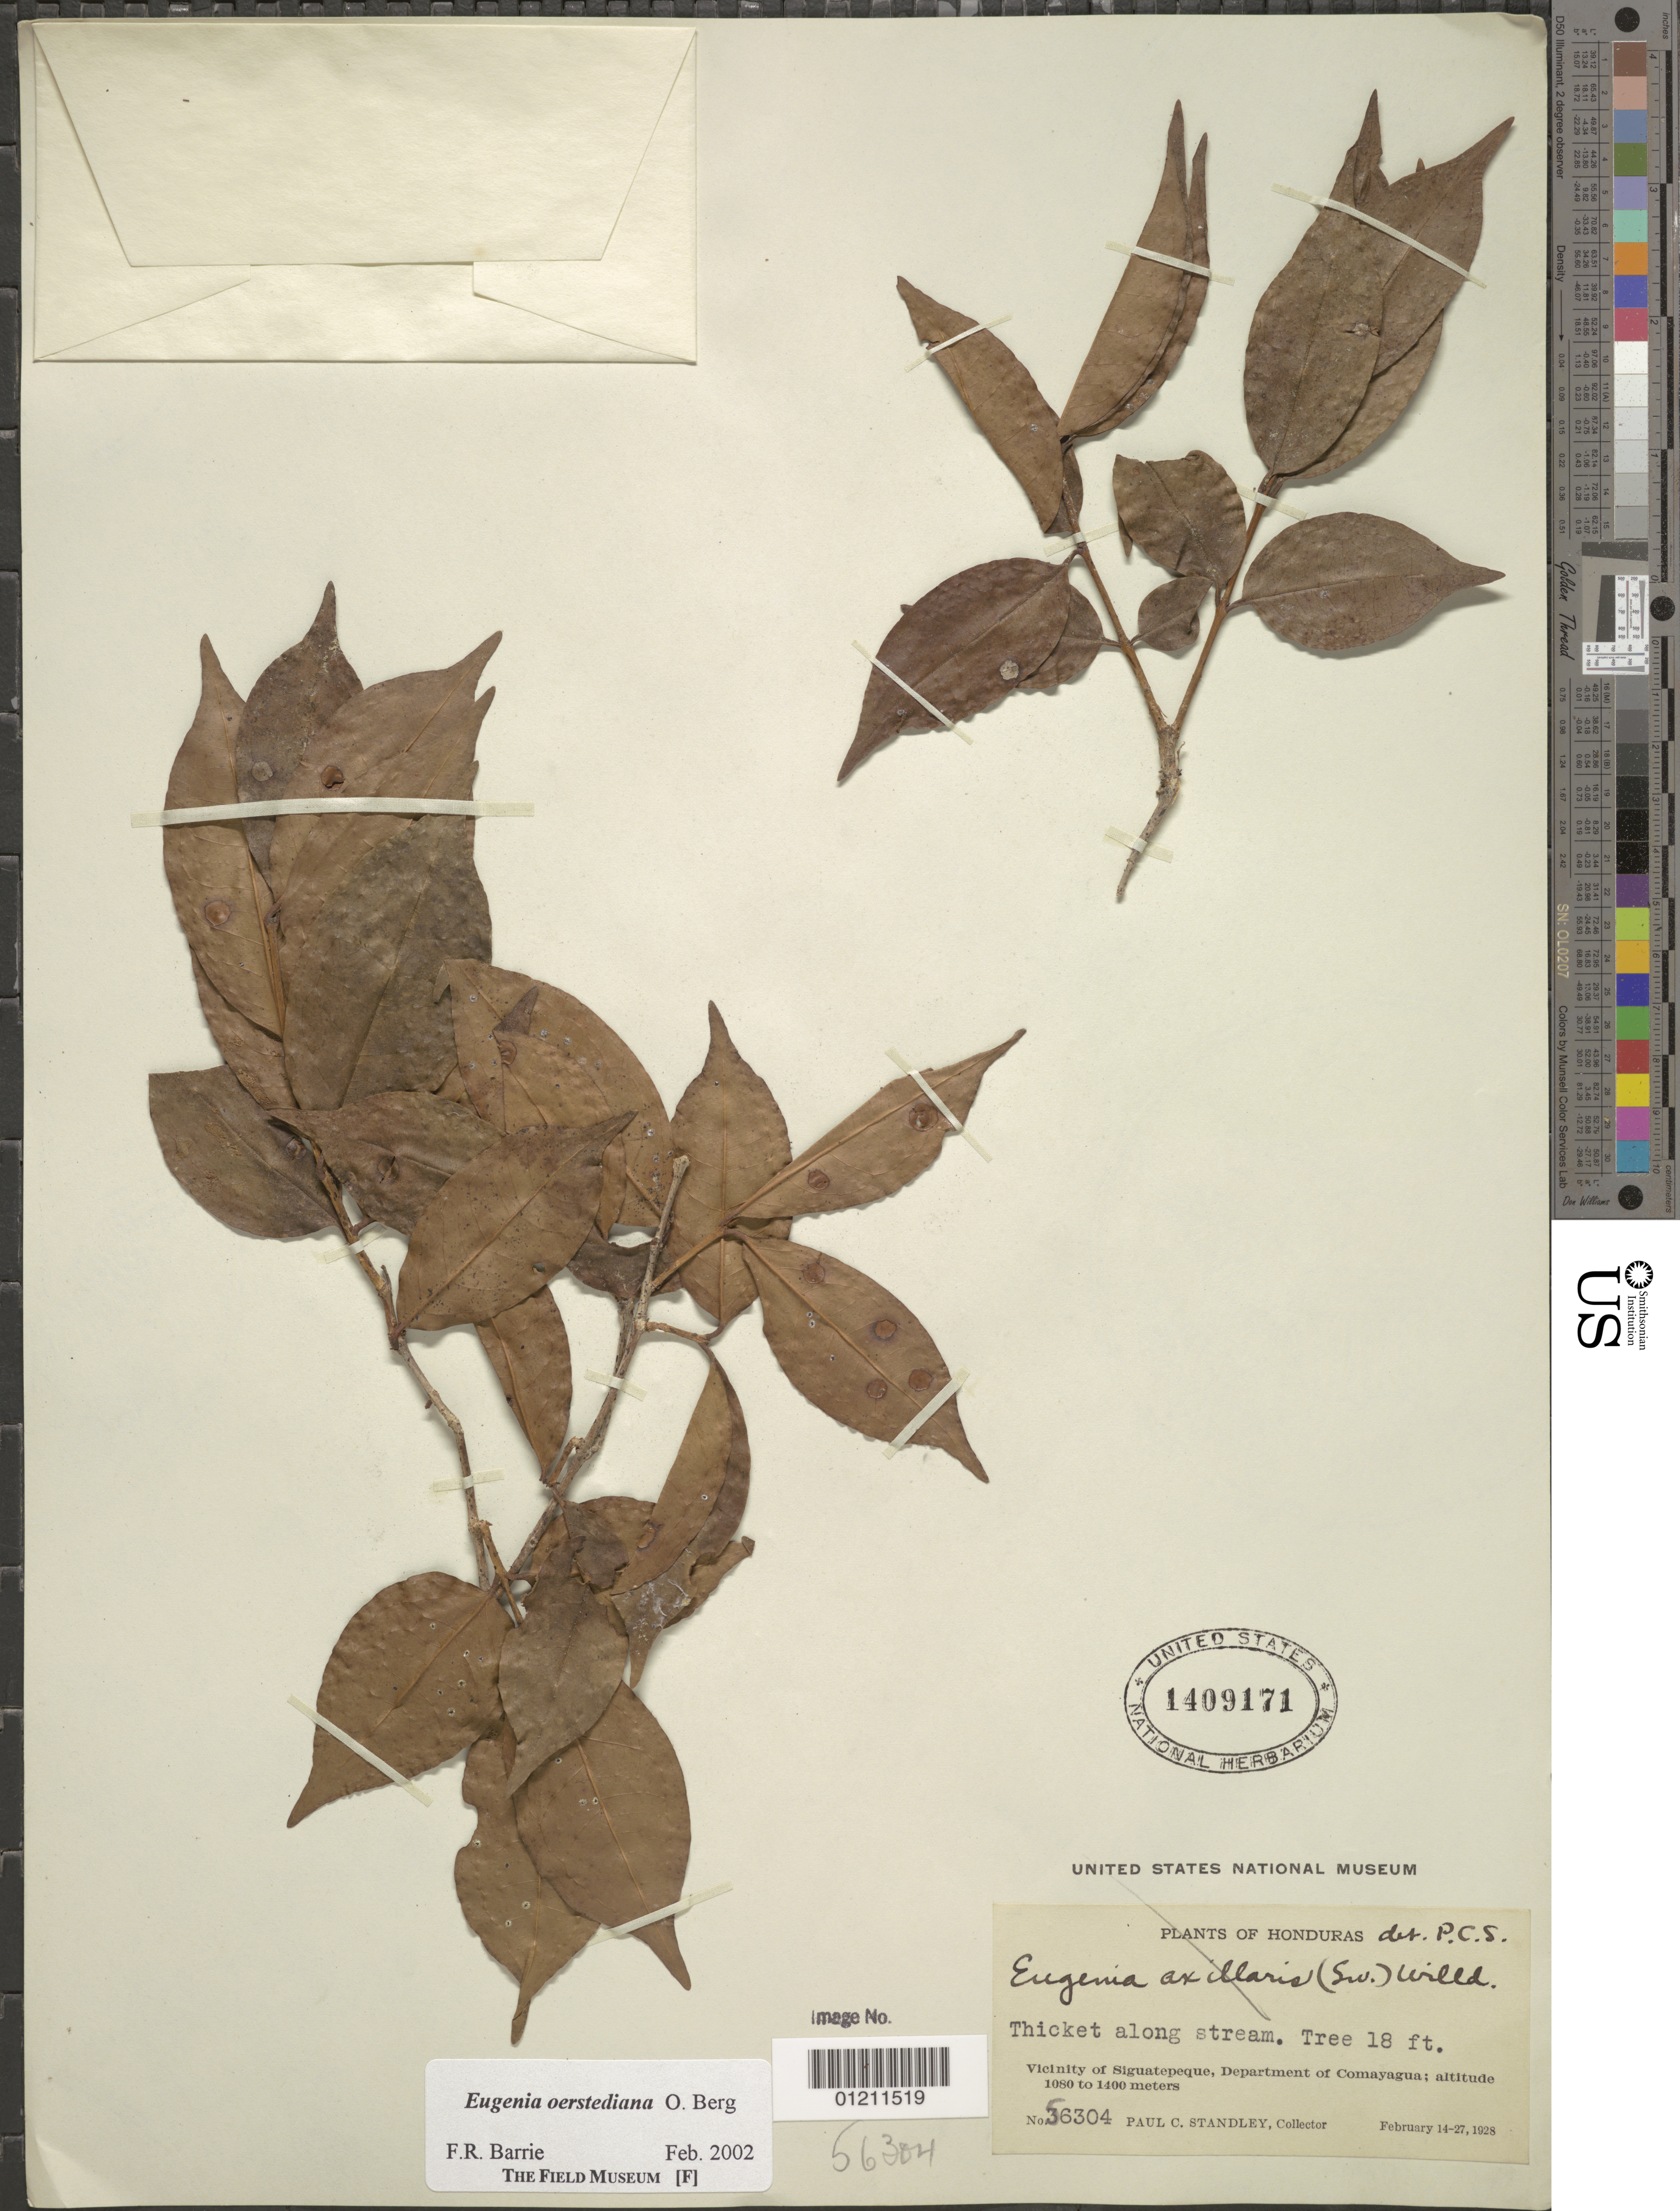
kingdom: Plantae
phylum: Tracheophyta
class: Magnoliopsida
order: Myrtales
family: Myrtaceae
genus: Eugenia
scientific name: Eugenia oerstediana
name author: O. Berg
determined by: Barrie, F. R.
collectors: P. C. Standley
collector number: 56304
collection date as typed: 14 Feb 1928 to 27 Feb 1928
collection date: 1928-02-14/1928-02-27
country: Honduras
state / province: Comayagua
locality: Vicinity of Siguatepeque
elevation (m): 1080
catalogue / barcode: US 1409171